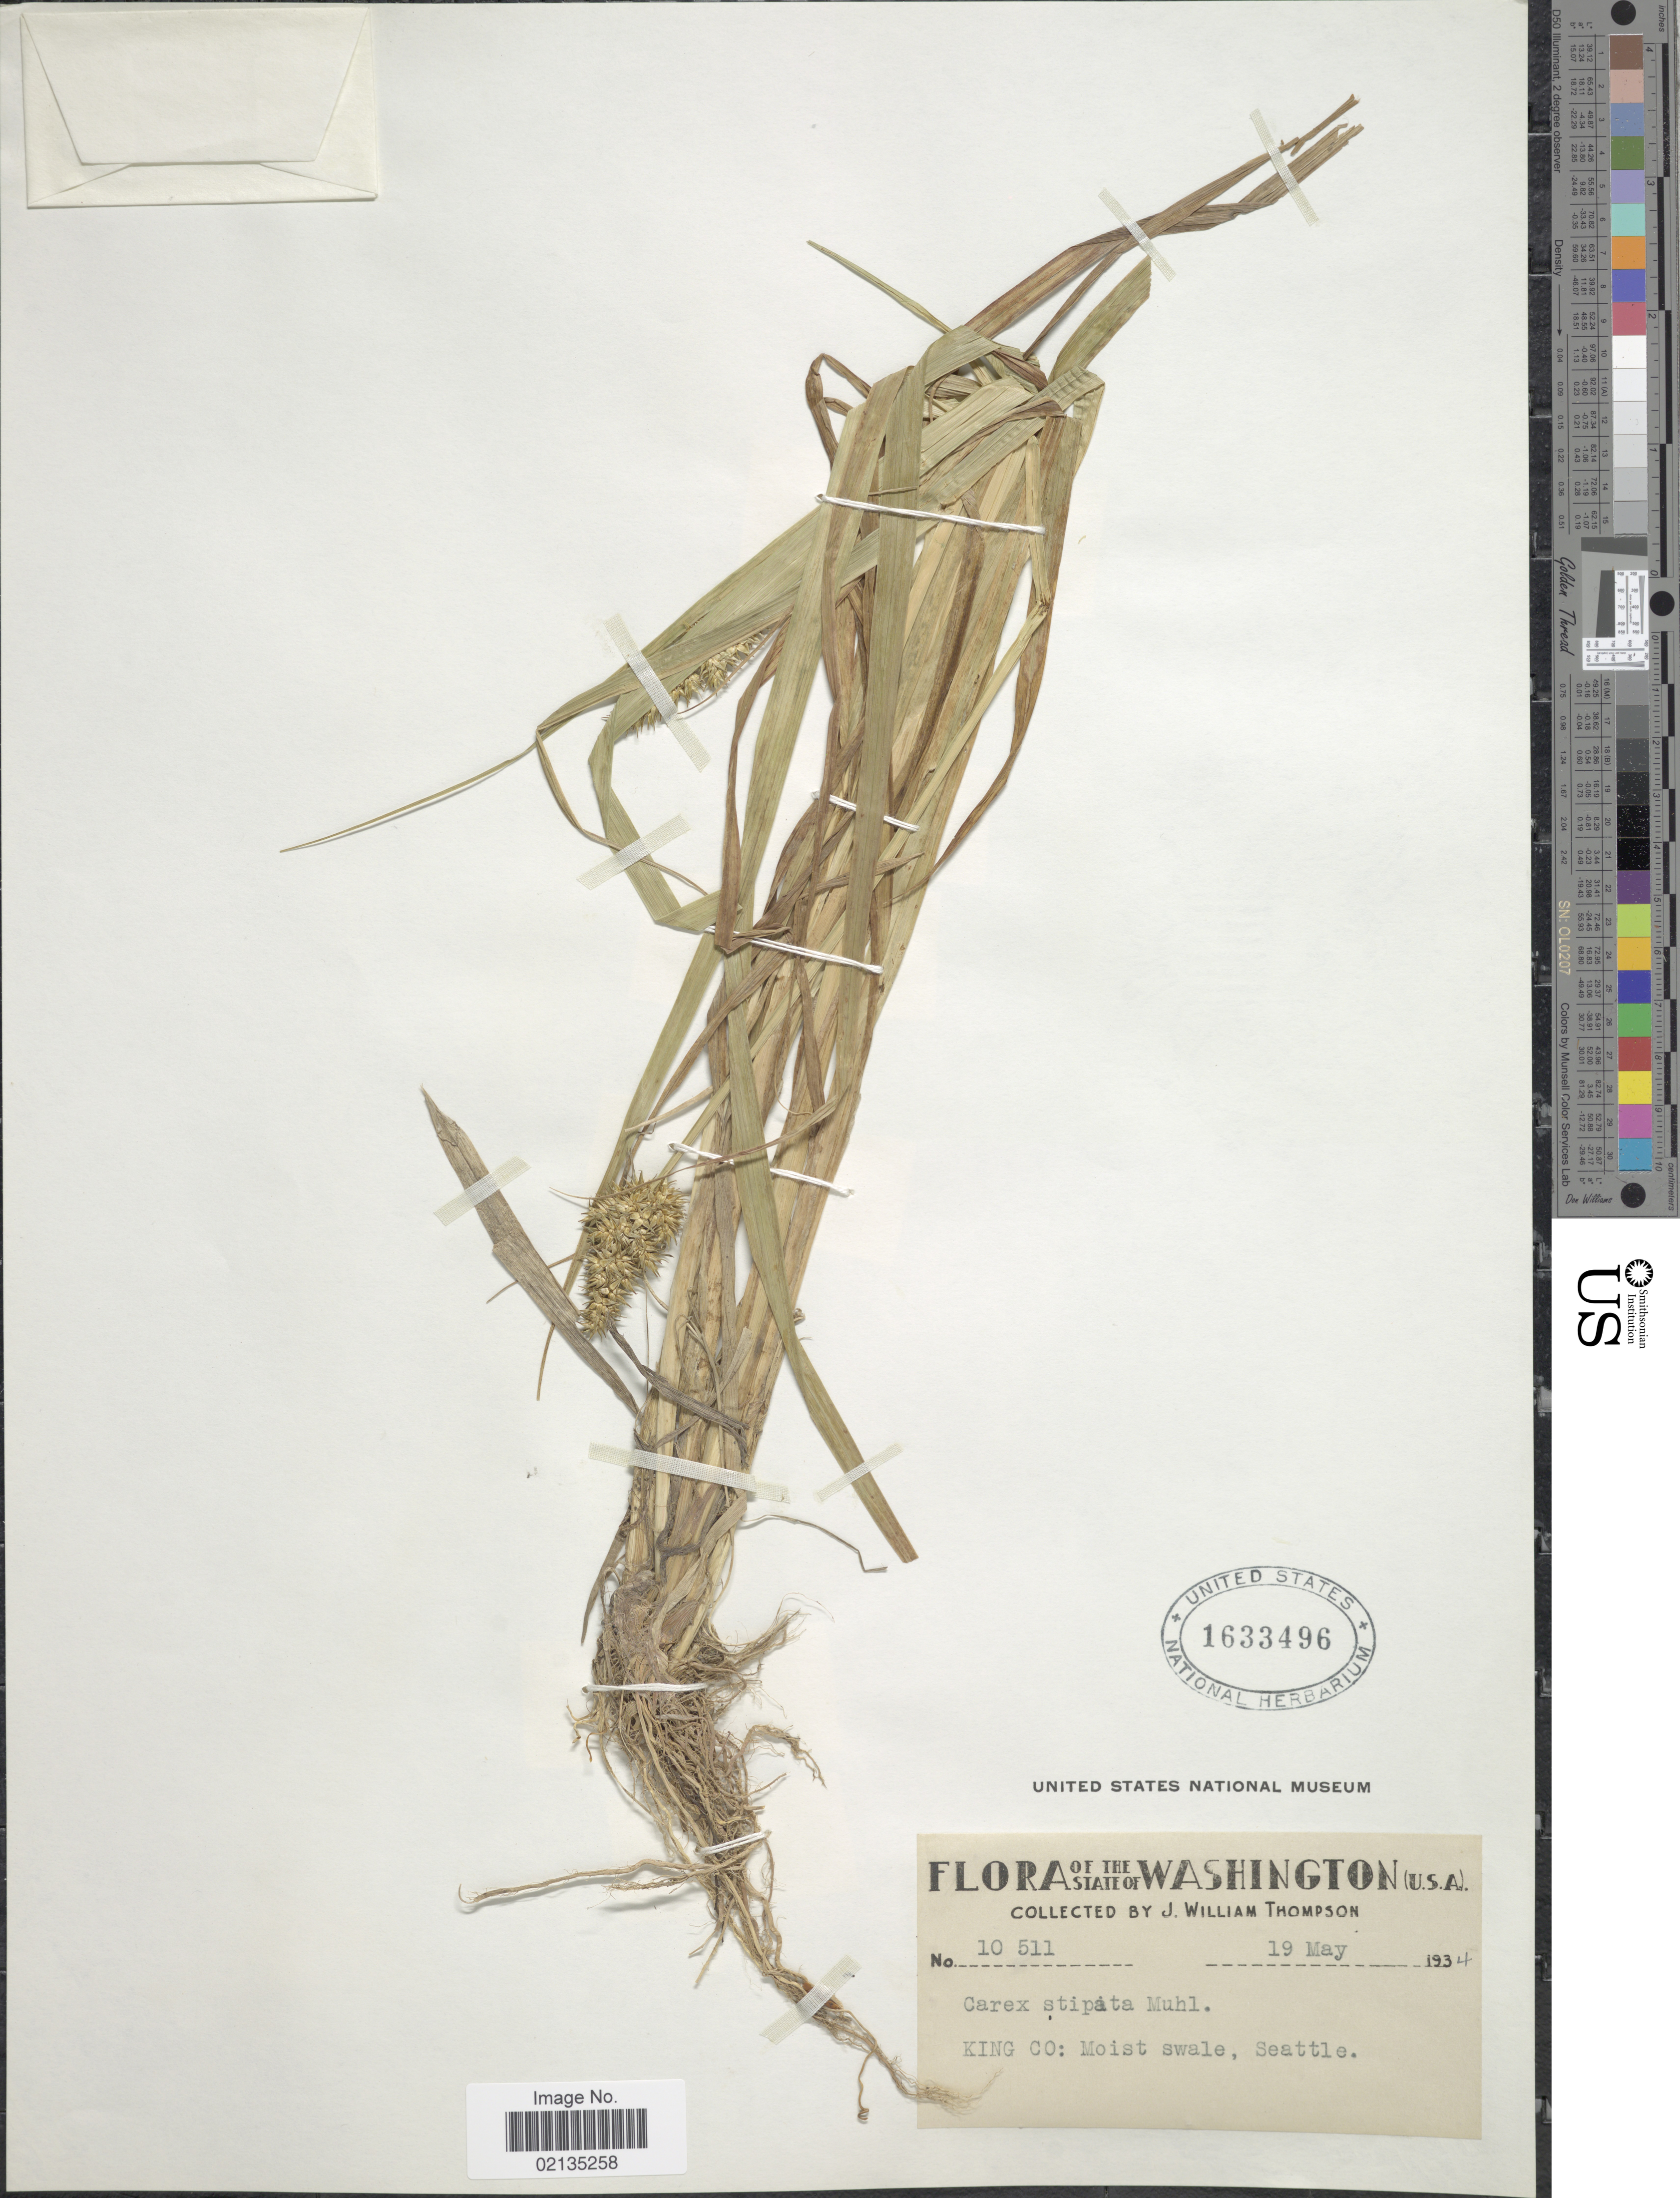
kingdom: Plantae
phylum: Tracheophyta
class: Liliopsida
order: Poales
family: Cyperaceae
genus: Carex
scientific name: Carex stipata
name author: Muhl. ex Willd.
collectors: J. W. Thompson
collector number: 10511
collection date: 1934-05-19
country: United States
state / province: Washington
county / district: King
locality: King Co: Moist swale, Seattle.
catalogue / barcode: US 1633496